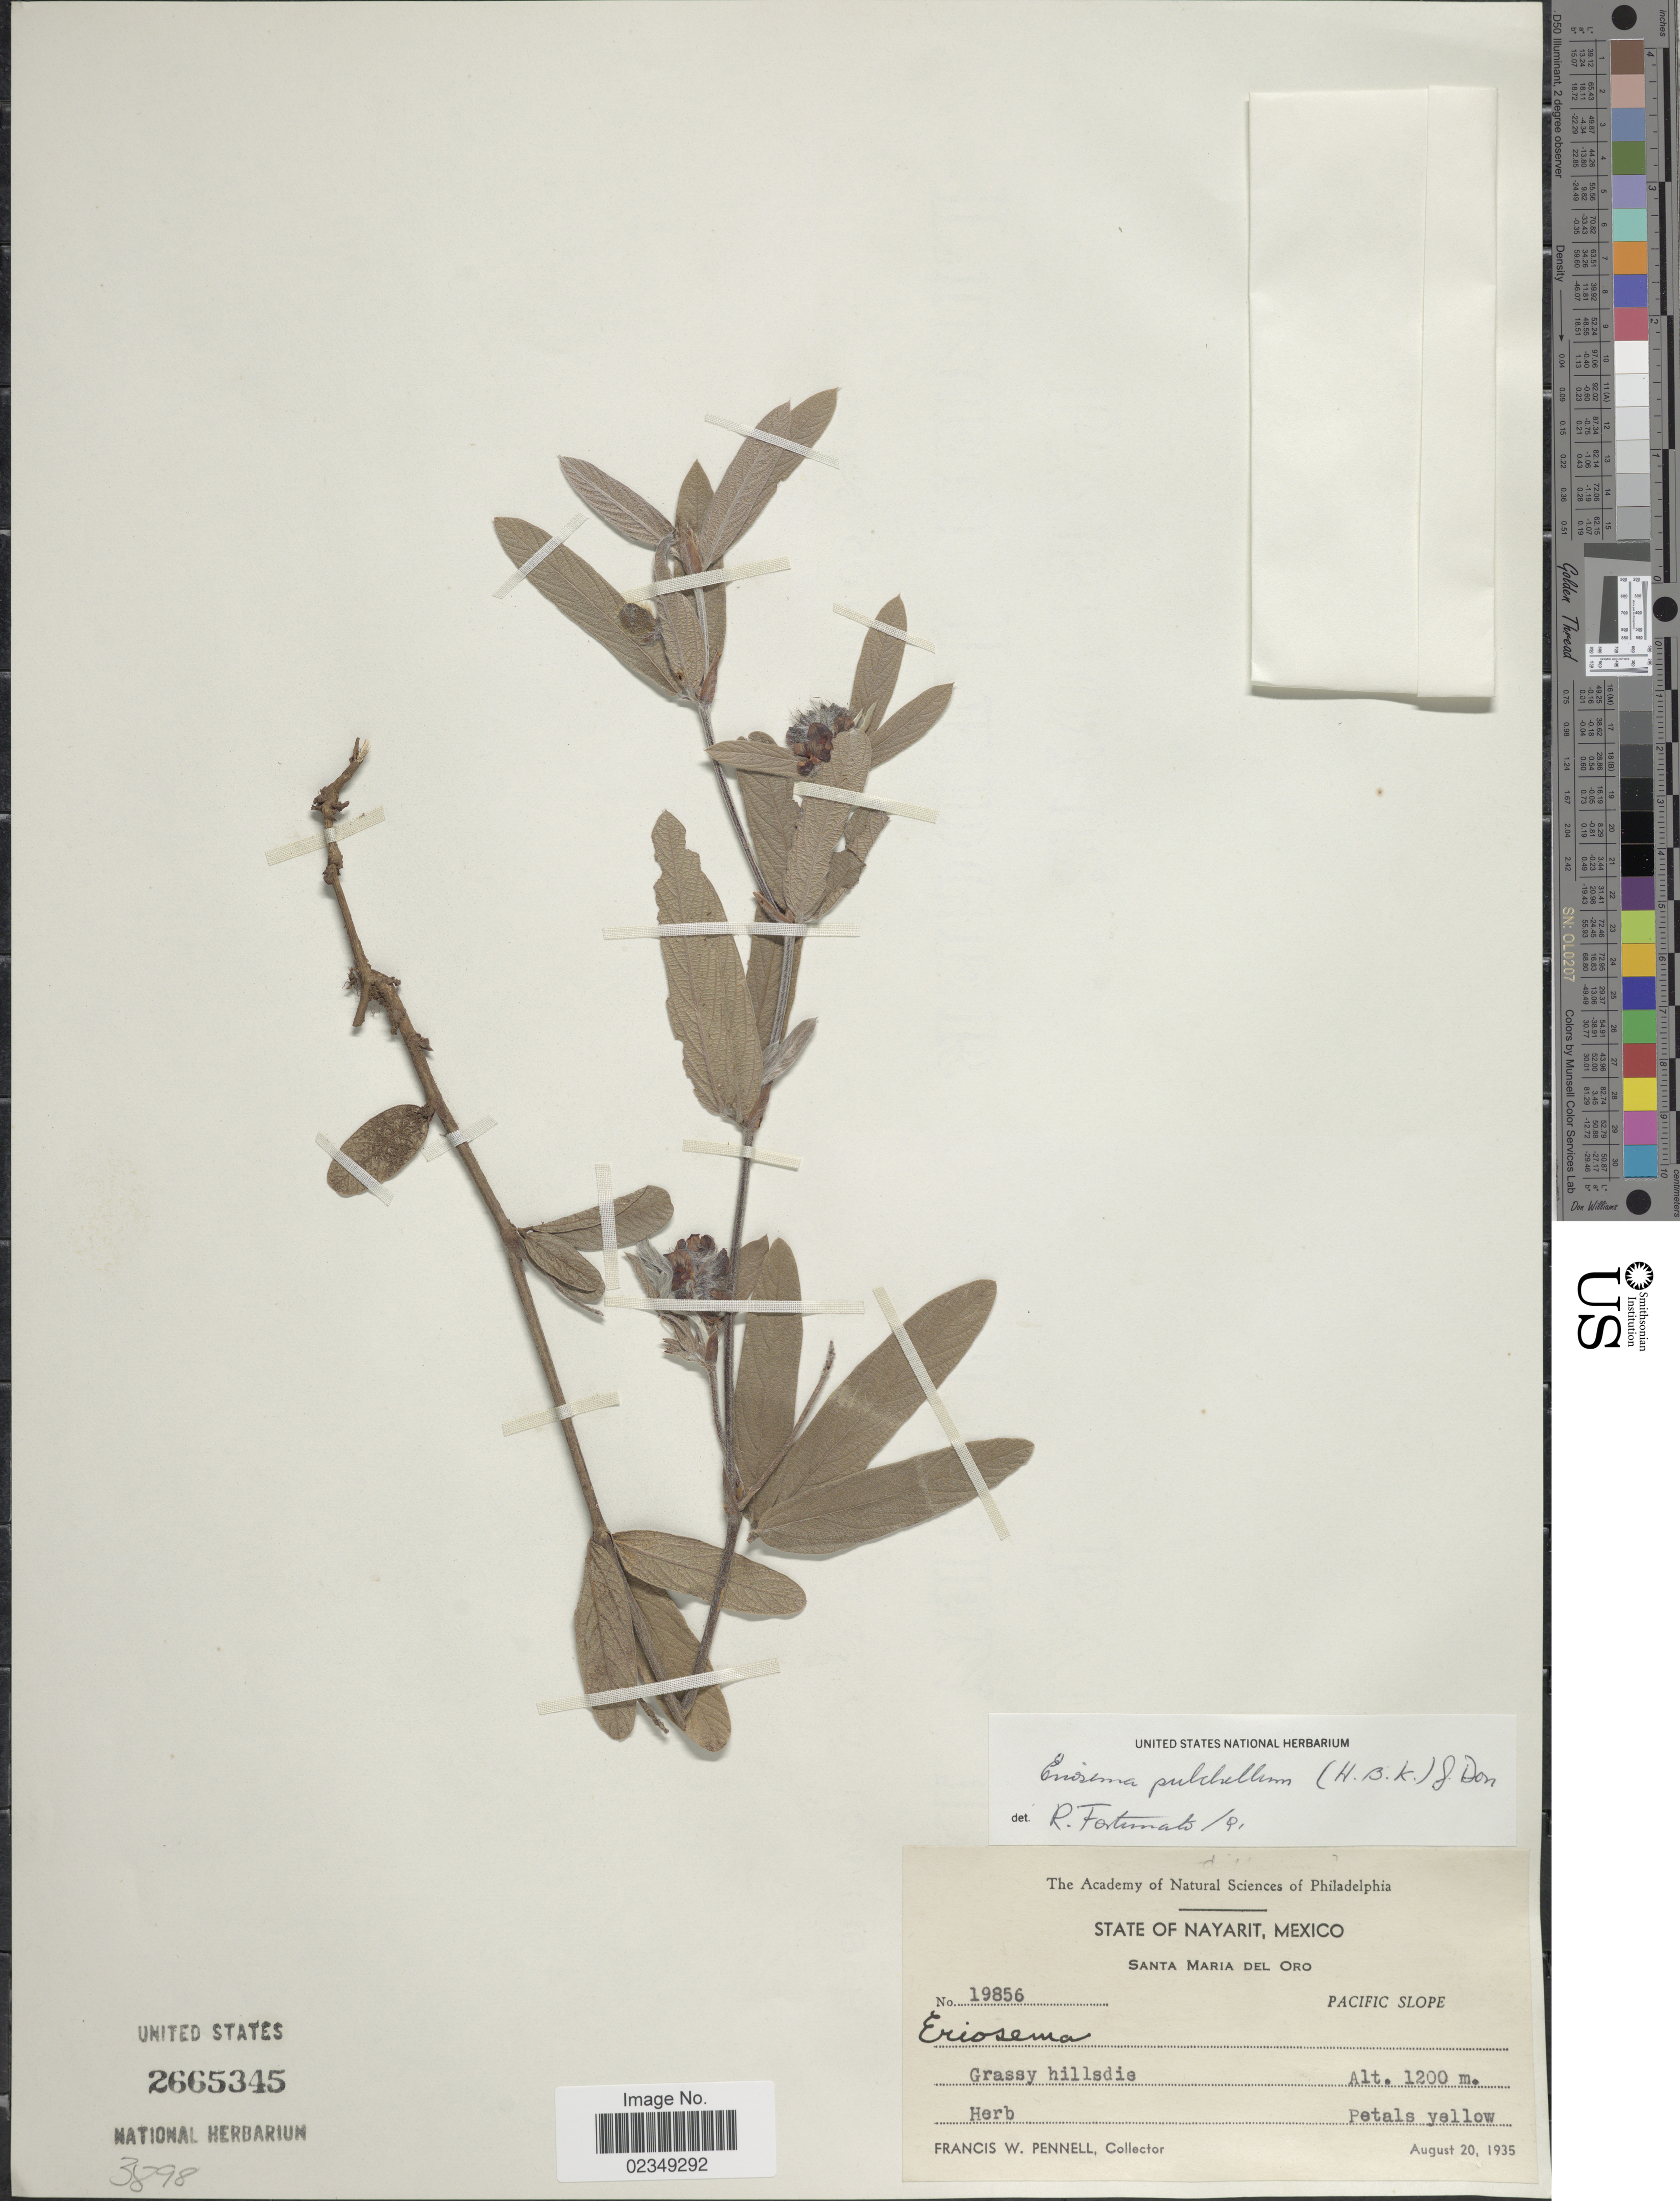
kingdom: Plantae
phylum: Tracheophyta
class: Magnoliopsida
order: Fabales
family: Fabaceae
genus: Eriosema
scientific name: Eriosema pulchellum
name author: (Kunth) G. Don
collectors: F. W. Pennell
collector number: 19856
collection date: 1935-08-20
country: Mexico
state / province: Nayarit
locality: Santa Maria del Oro, Pacific Slope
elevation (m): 1200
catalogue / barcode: US 2665345